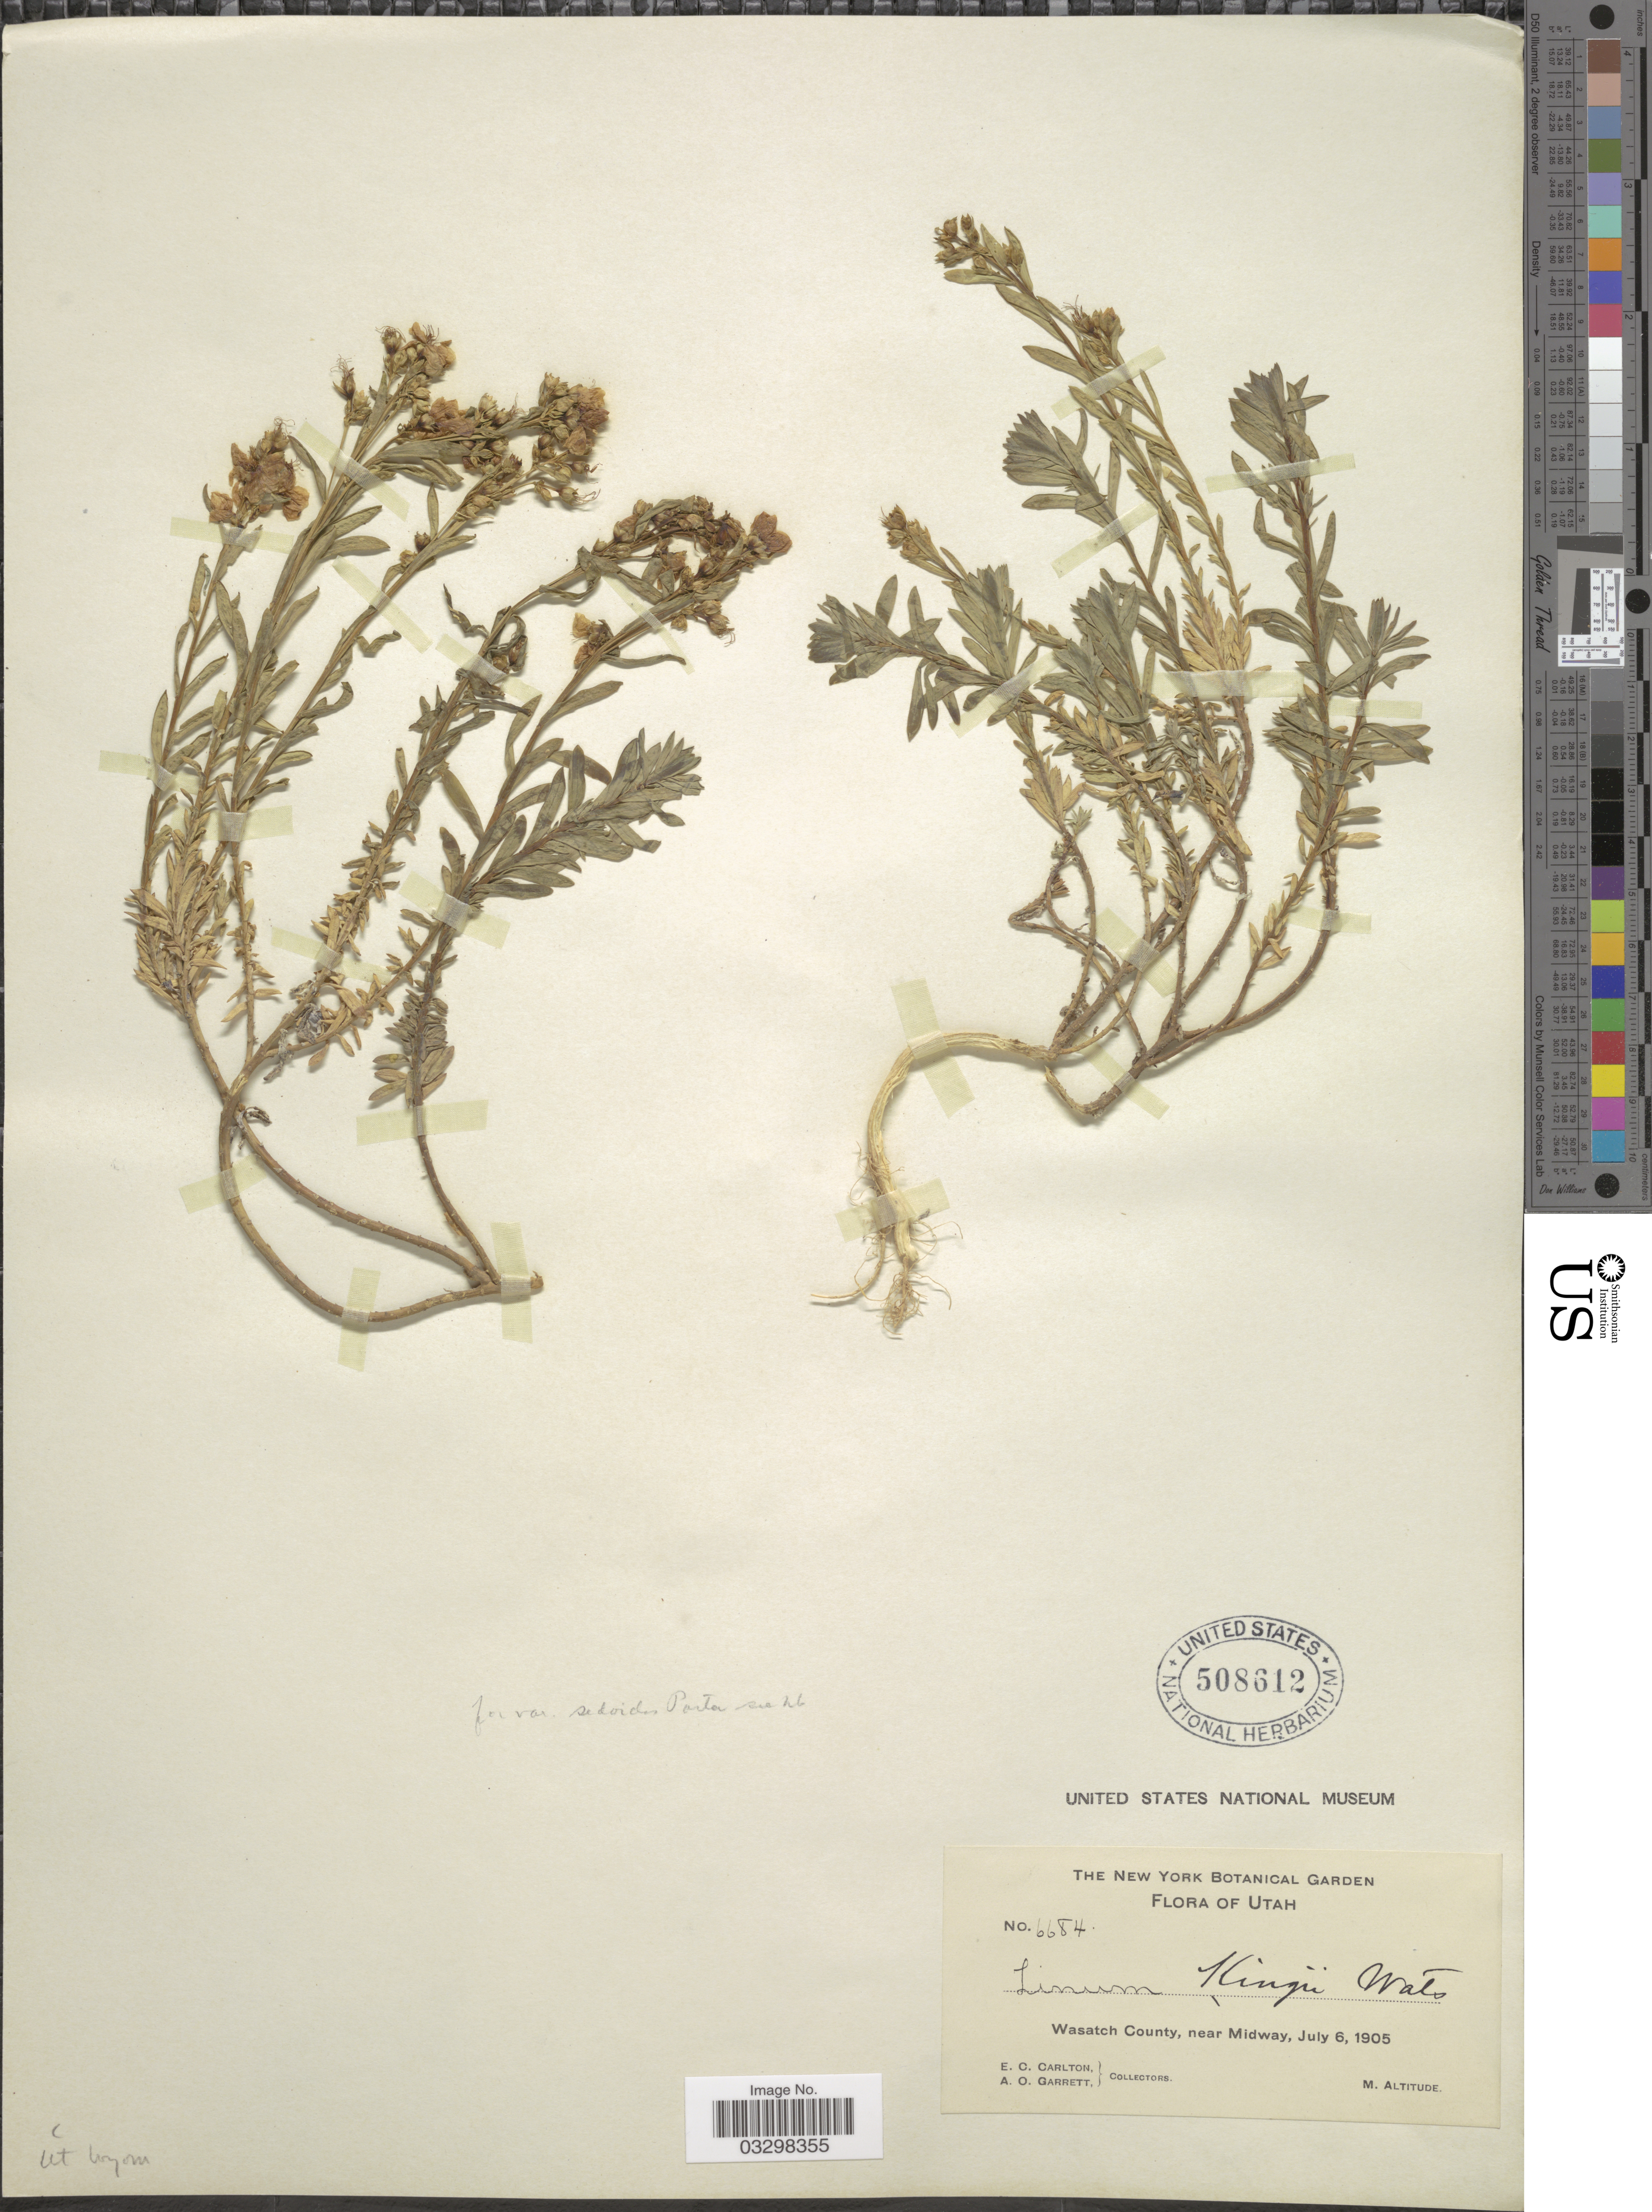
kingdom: Plantae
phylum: Tracheophyta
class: Magnoliopsida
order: Apiales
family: Apiaceae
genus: Selinum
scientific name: Selinum kingii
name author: S. Watson in C. King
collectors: E. Carlton & A. O. Garrett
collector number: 6684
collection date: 1905-07-06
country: United States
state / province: Utah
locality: Wasatch County, near Midway.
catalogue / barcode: US 508612